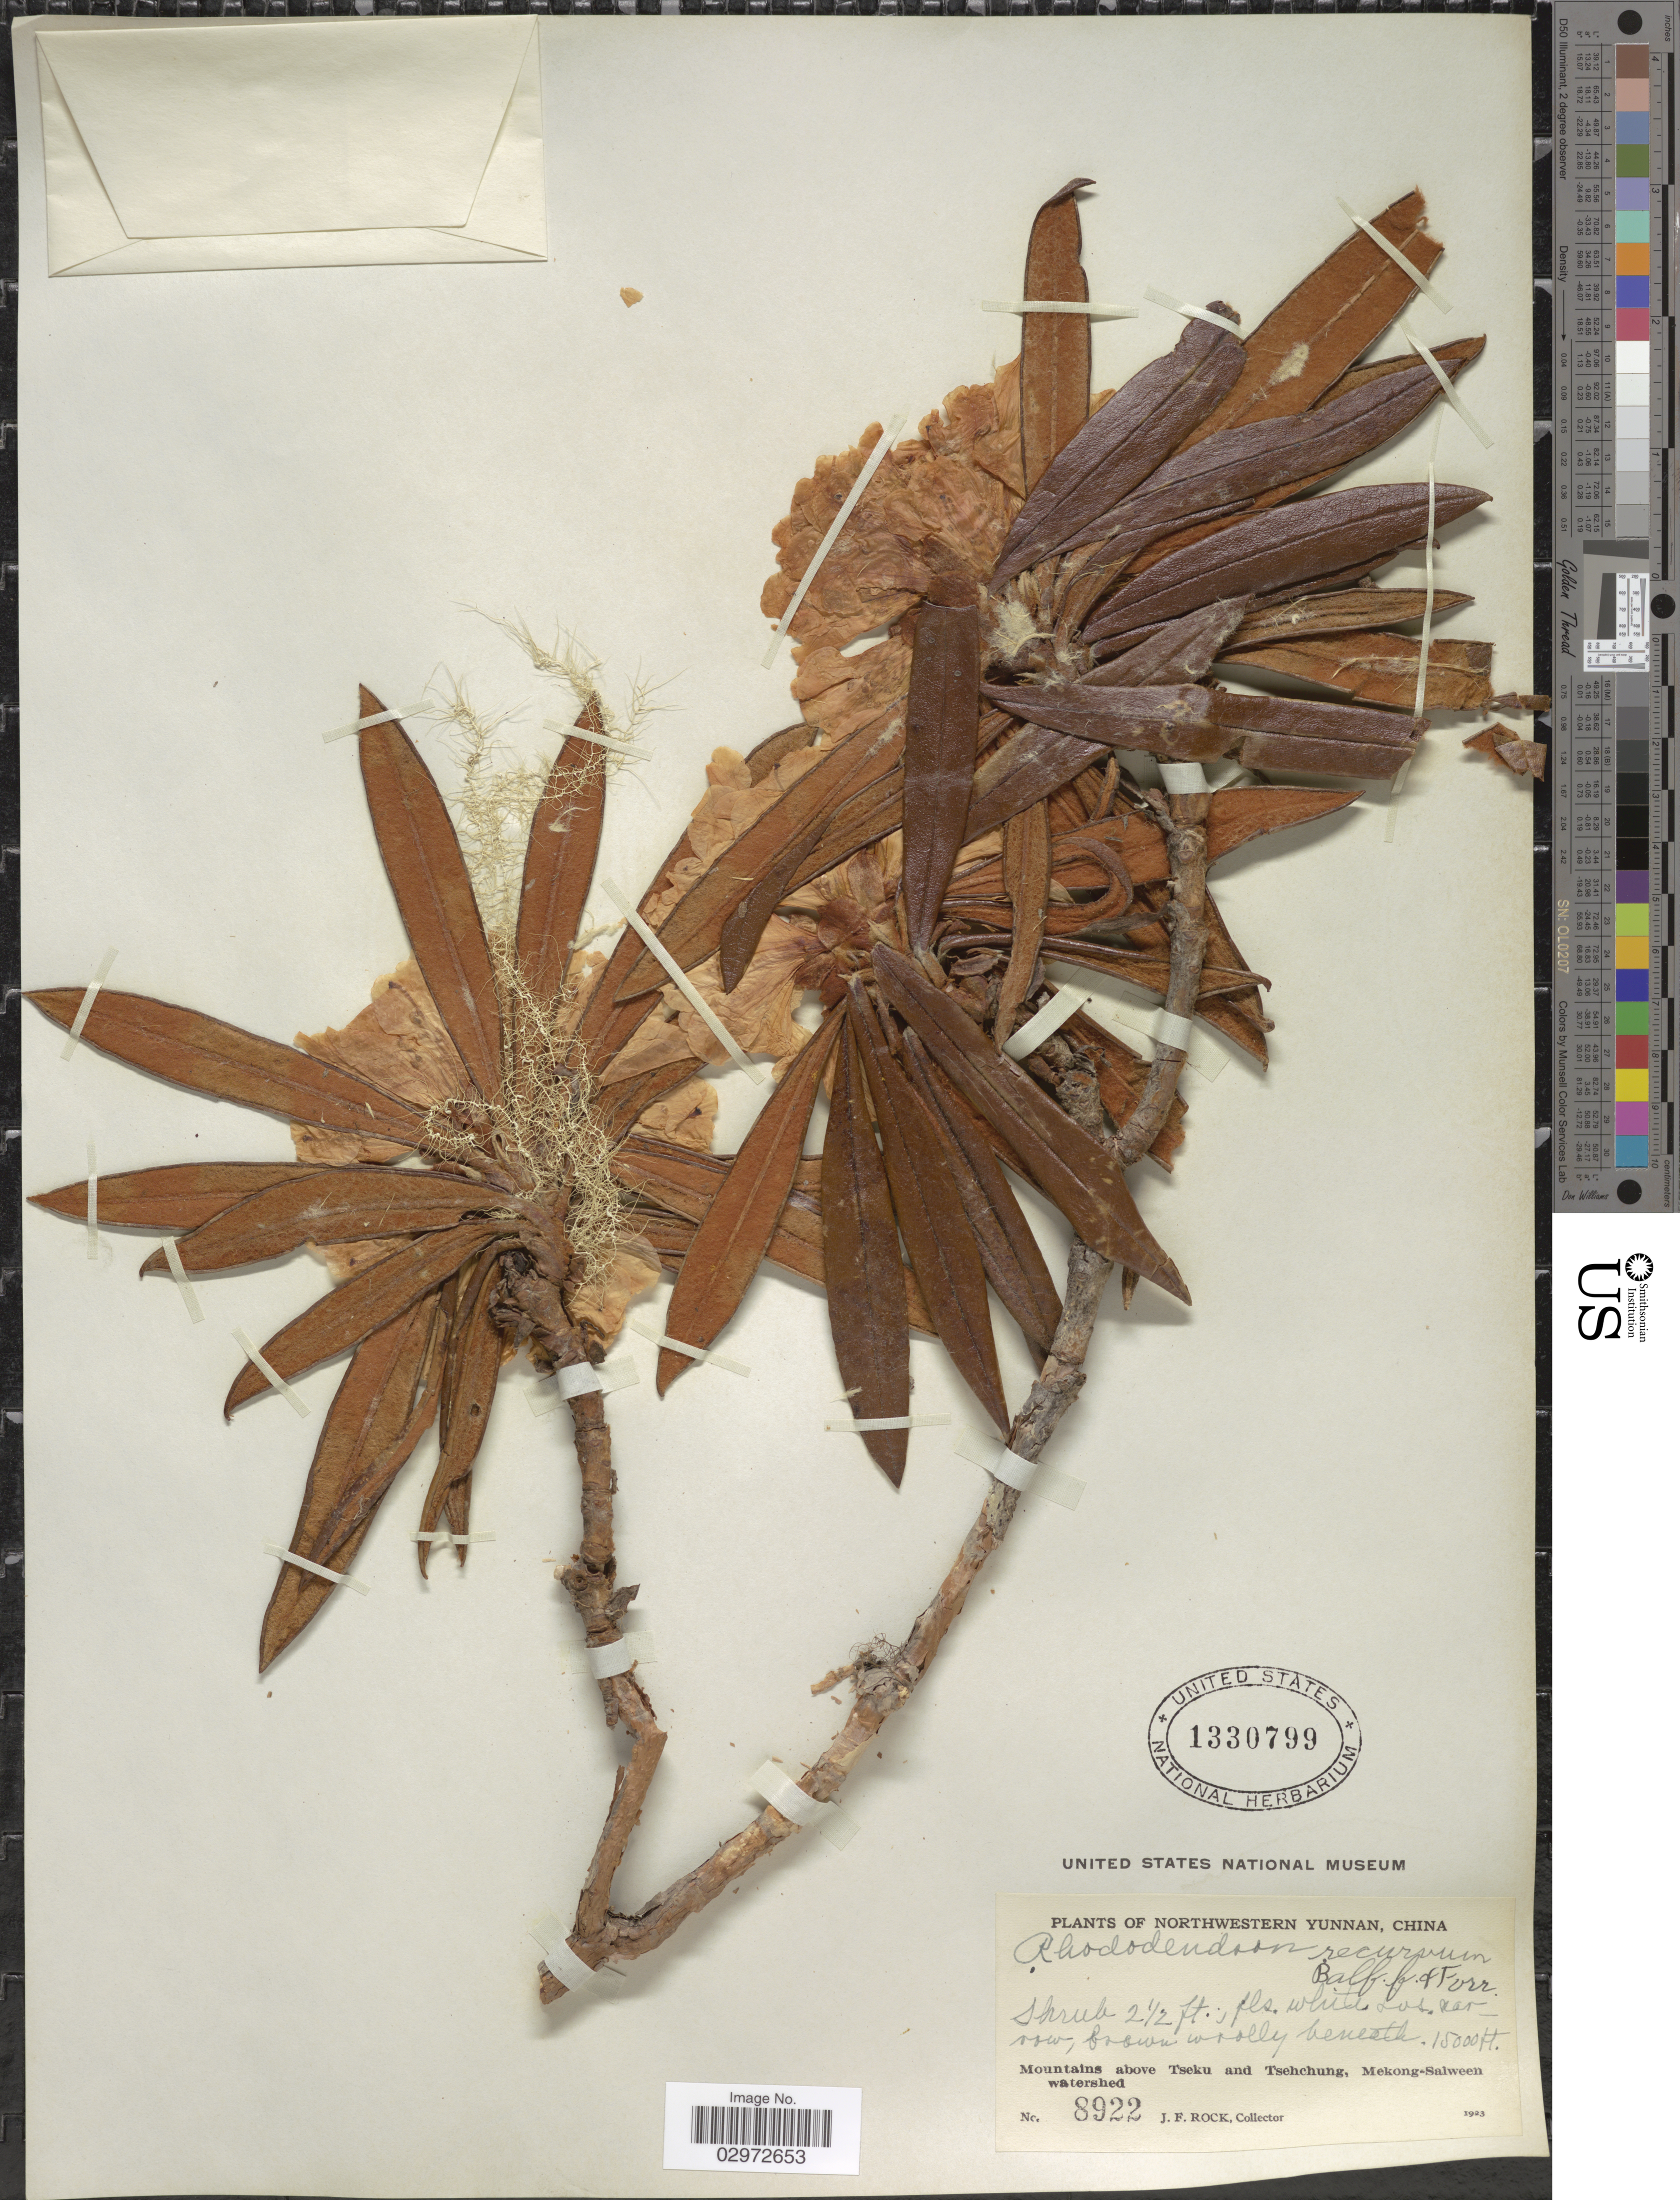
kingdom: Plantae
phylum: Tracheophyta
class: Magnoliopsida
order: Ericales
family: Ericaceae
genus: Rhododendron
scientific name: Rhododendron recurvum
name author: Balf. f. & Forrest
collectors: J. Rock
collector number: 8922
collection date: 1923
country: China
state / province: Yunnan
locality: Northwestern Yunnan. Mountains above Tseku and Tsehchung, Mekong-Salween watershed.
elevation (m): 4572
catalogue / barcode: US 1330799